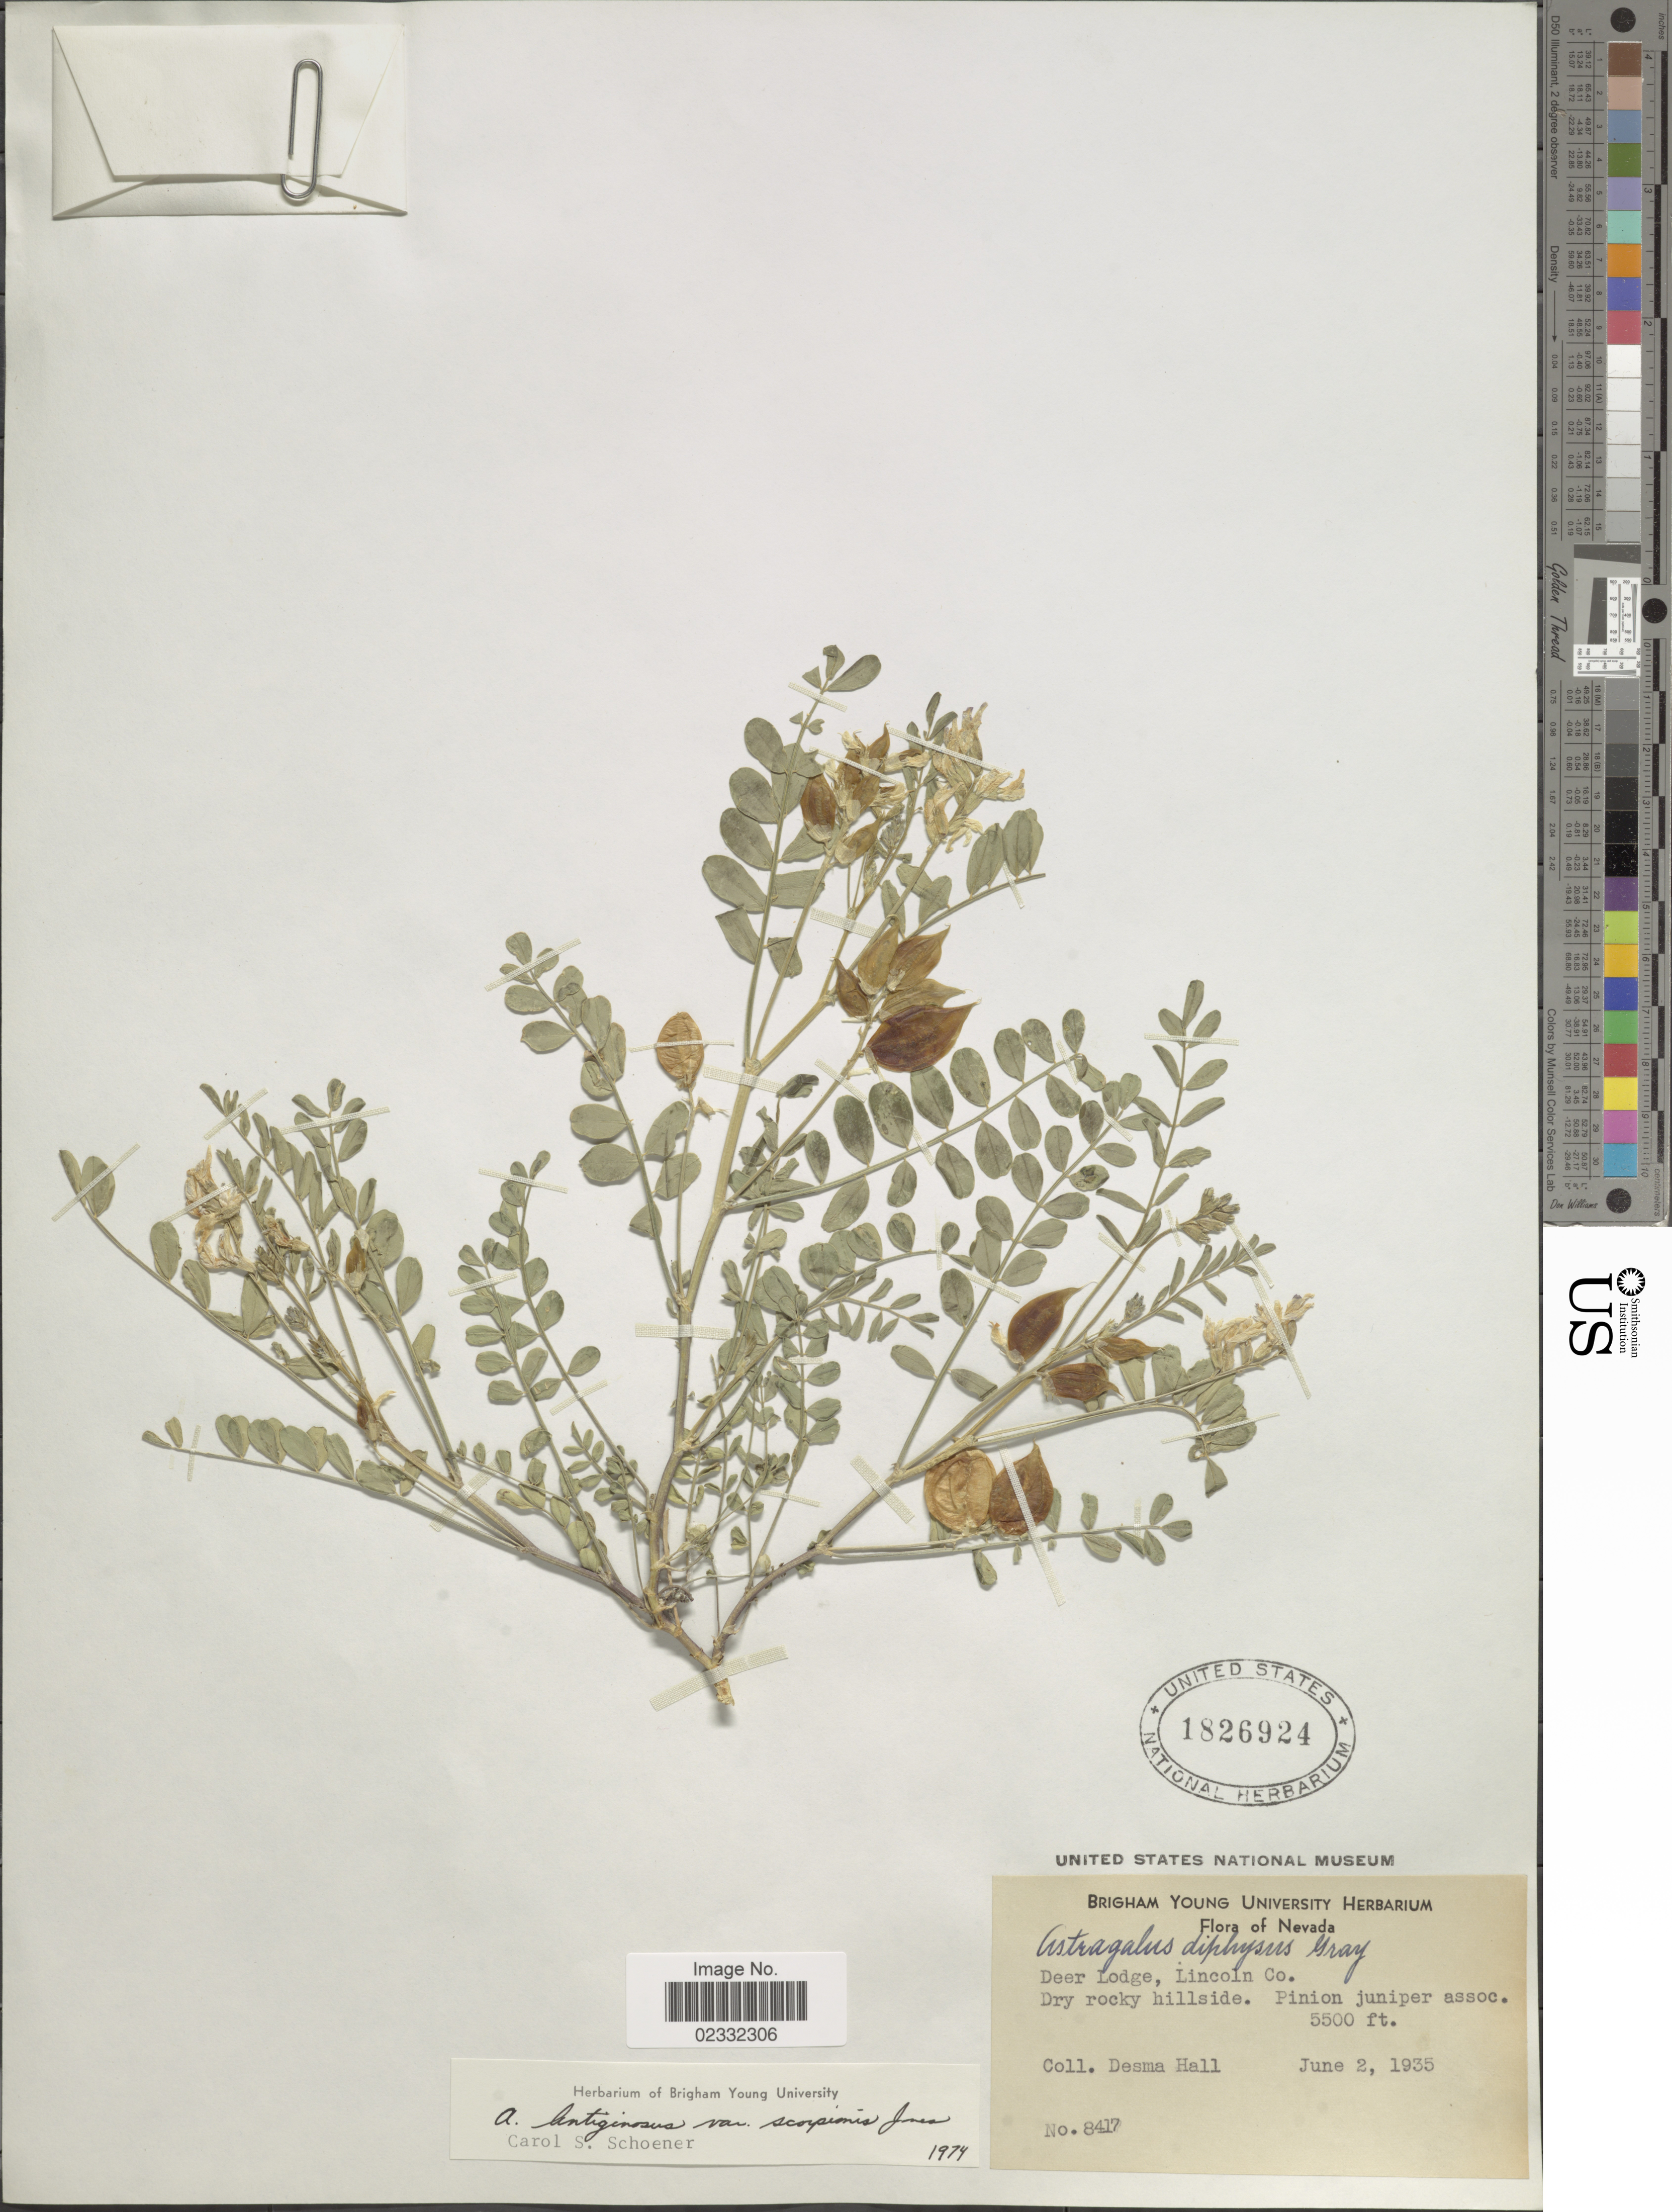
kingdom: Plantae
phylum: Tracheophyta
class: Magnoliopsida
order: Fabales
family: Fabaceae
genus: Astragalus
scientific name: Astragalus lentiginosus var. scorpionis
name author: M.E. Jones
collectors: D. Hall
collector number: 8417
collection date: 1935-06-02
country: United States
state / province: Nevada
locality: Nevada, Dry rocky hillside. Pinion juniper asoc. Deer Lodge, Lincoln Co.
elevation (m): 1676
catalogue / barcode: US 1826924